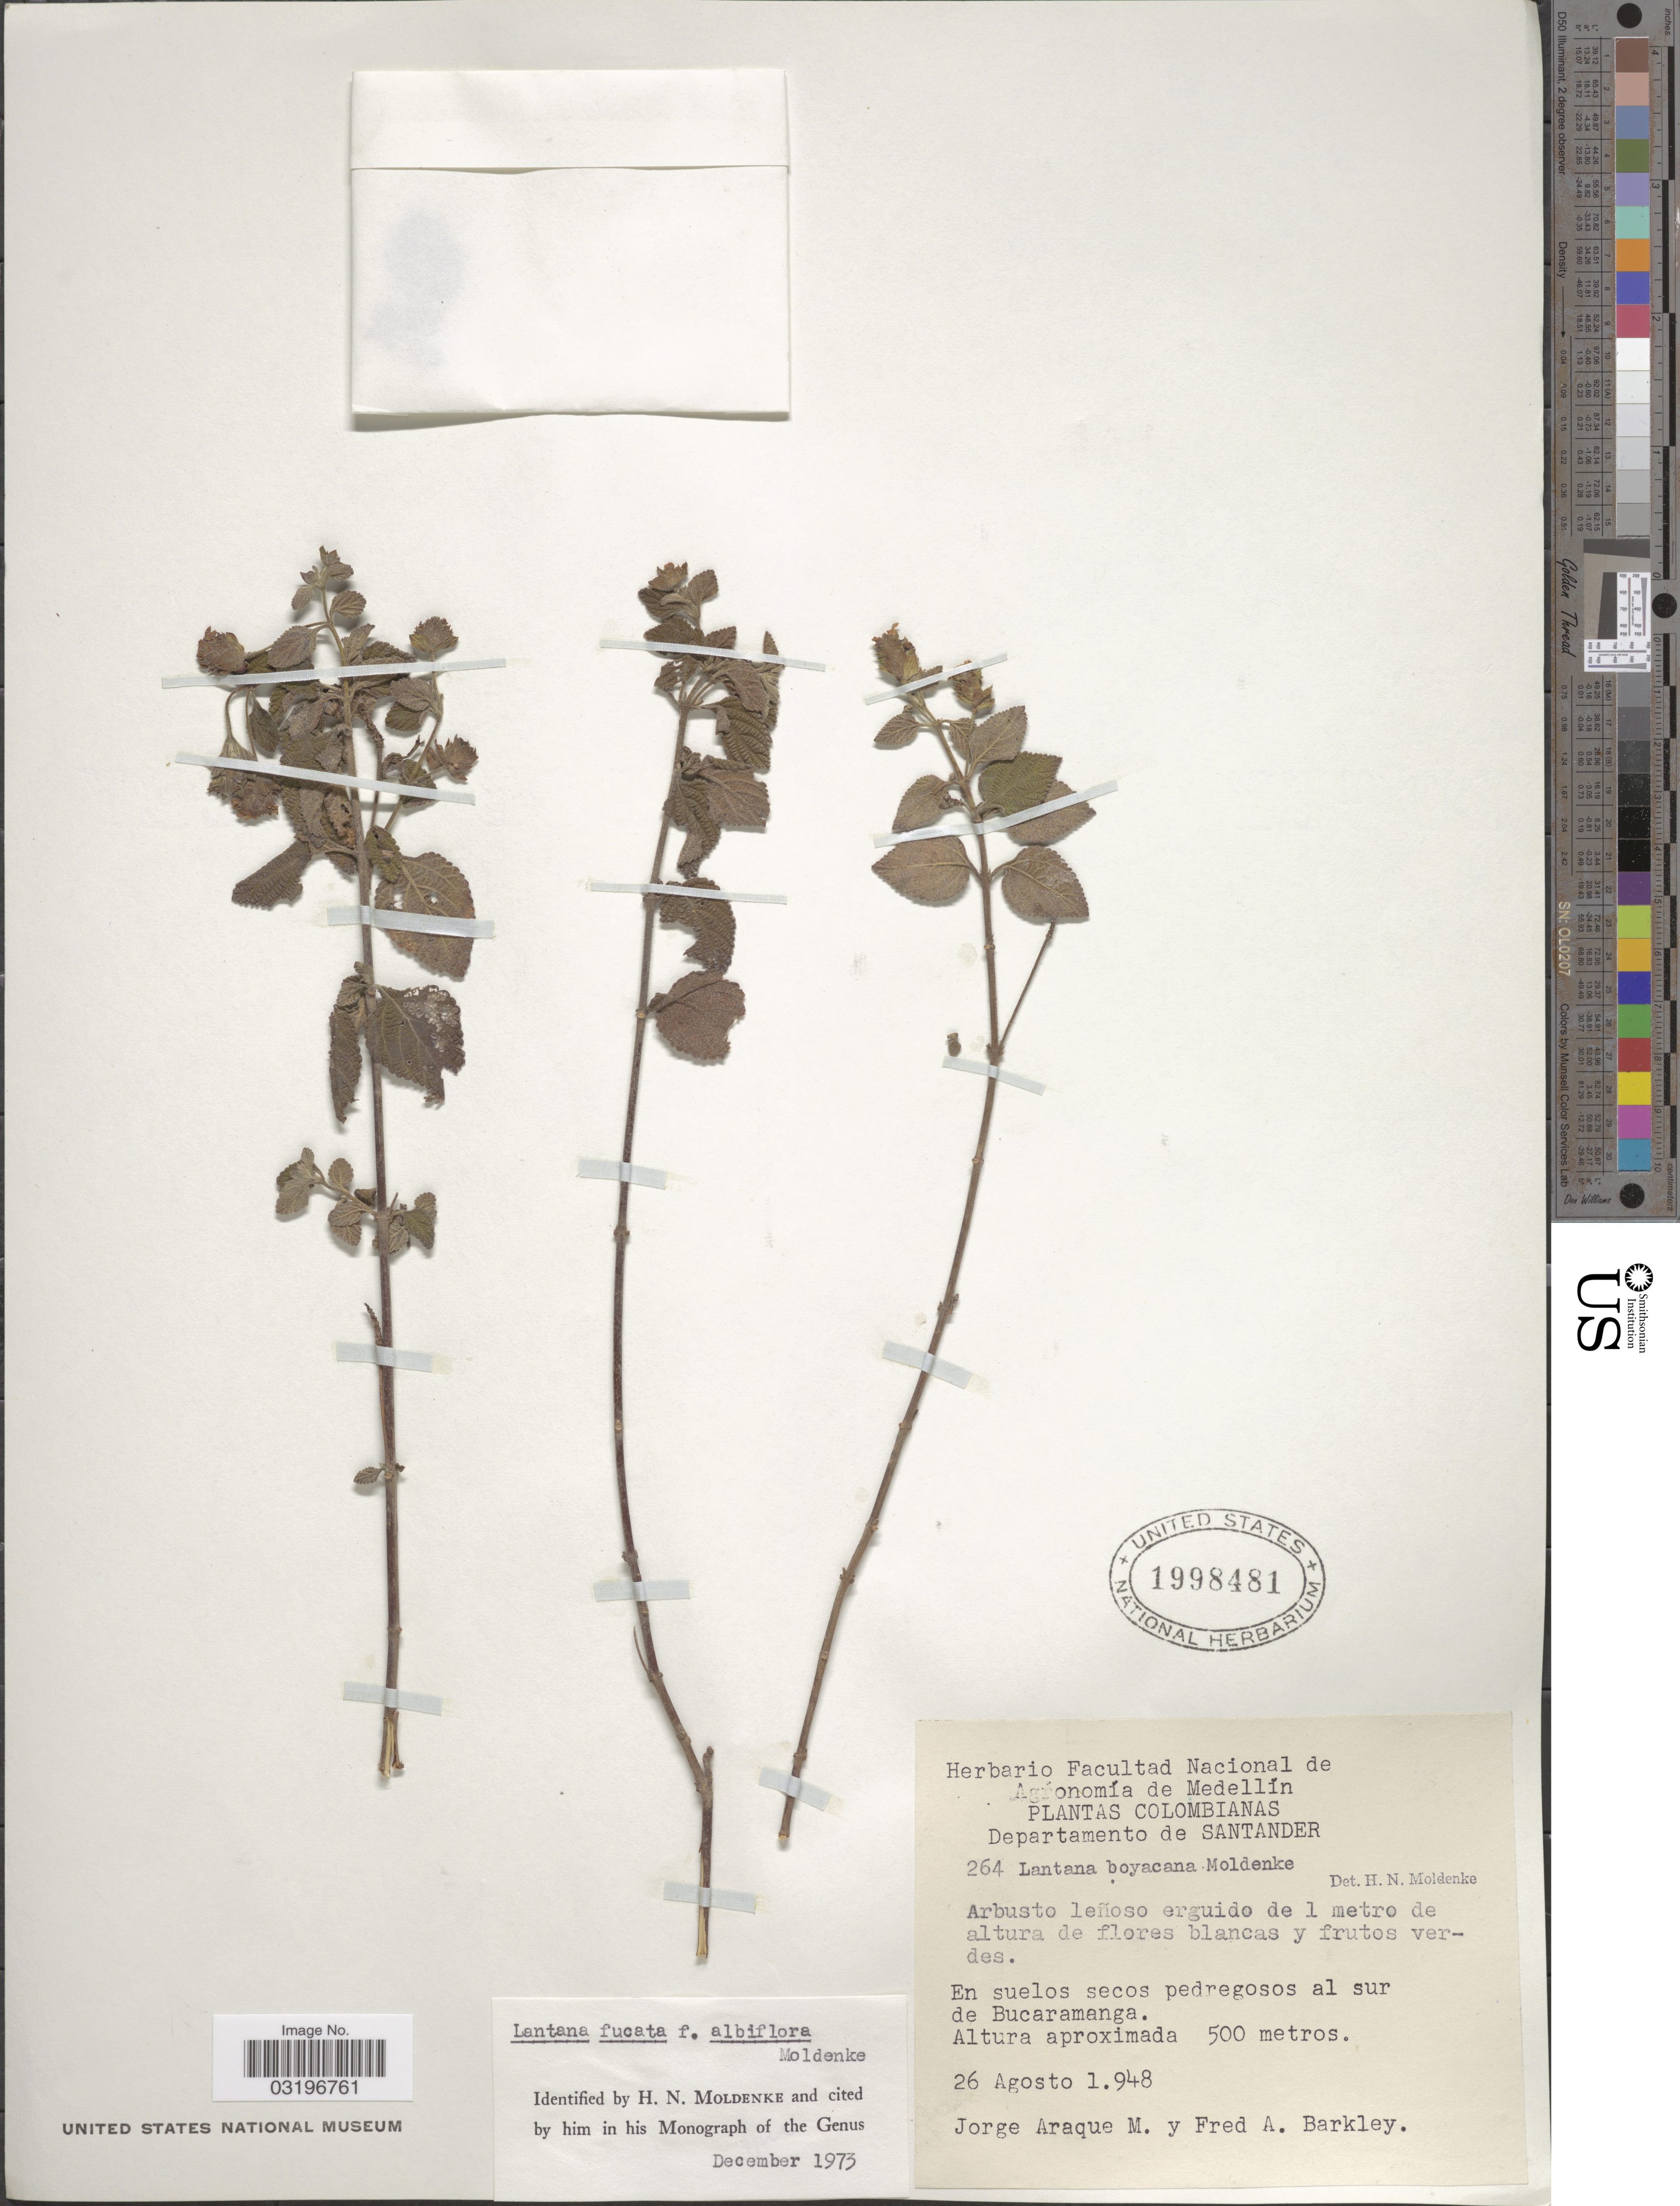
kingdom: Plantae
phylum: Tracheophyta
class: Magnoliopsida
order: Lamiales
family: Verbenaceae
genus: Lantana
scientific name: Lantana fucata f. albiflora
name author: Moldenke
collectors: J. Araque Molina & F. A. Barkley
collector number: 264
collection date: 1948-08-26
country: Colombia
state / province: Santander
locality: Departamento de Santander. En suelos secos pedregosos al sur de Bucaramanga.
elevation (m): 500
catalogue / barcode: US 1998481